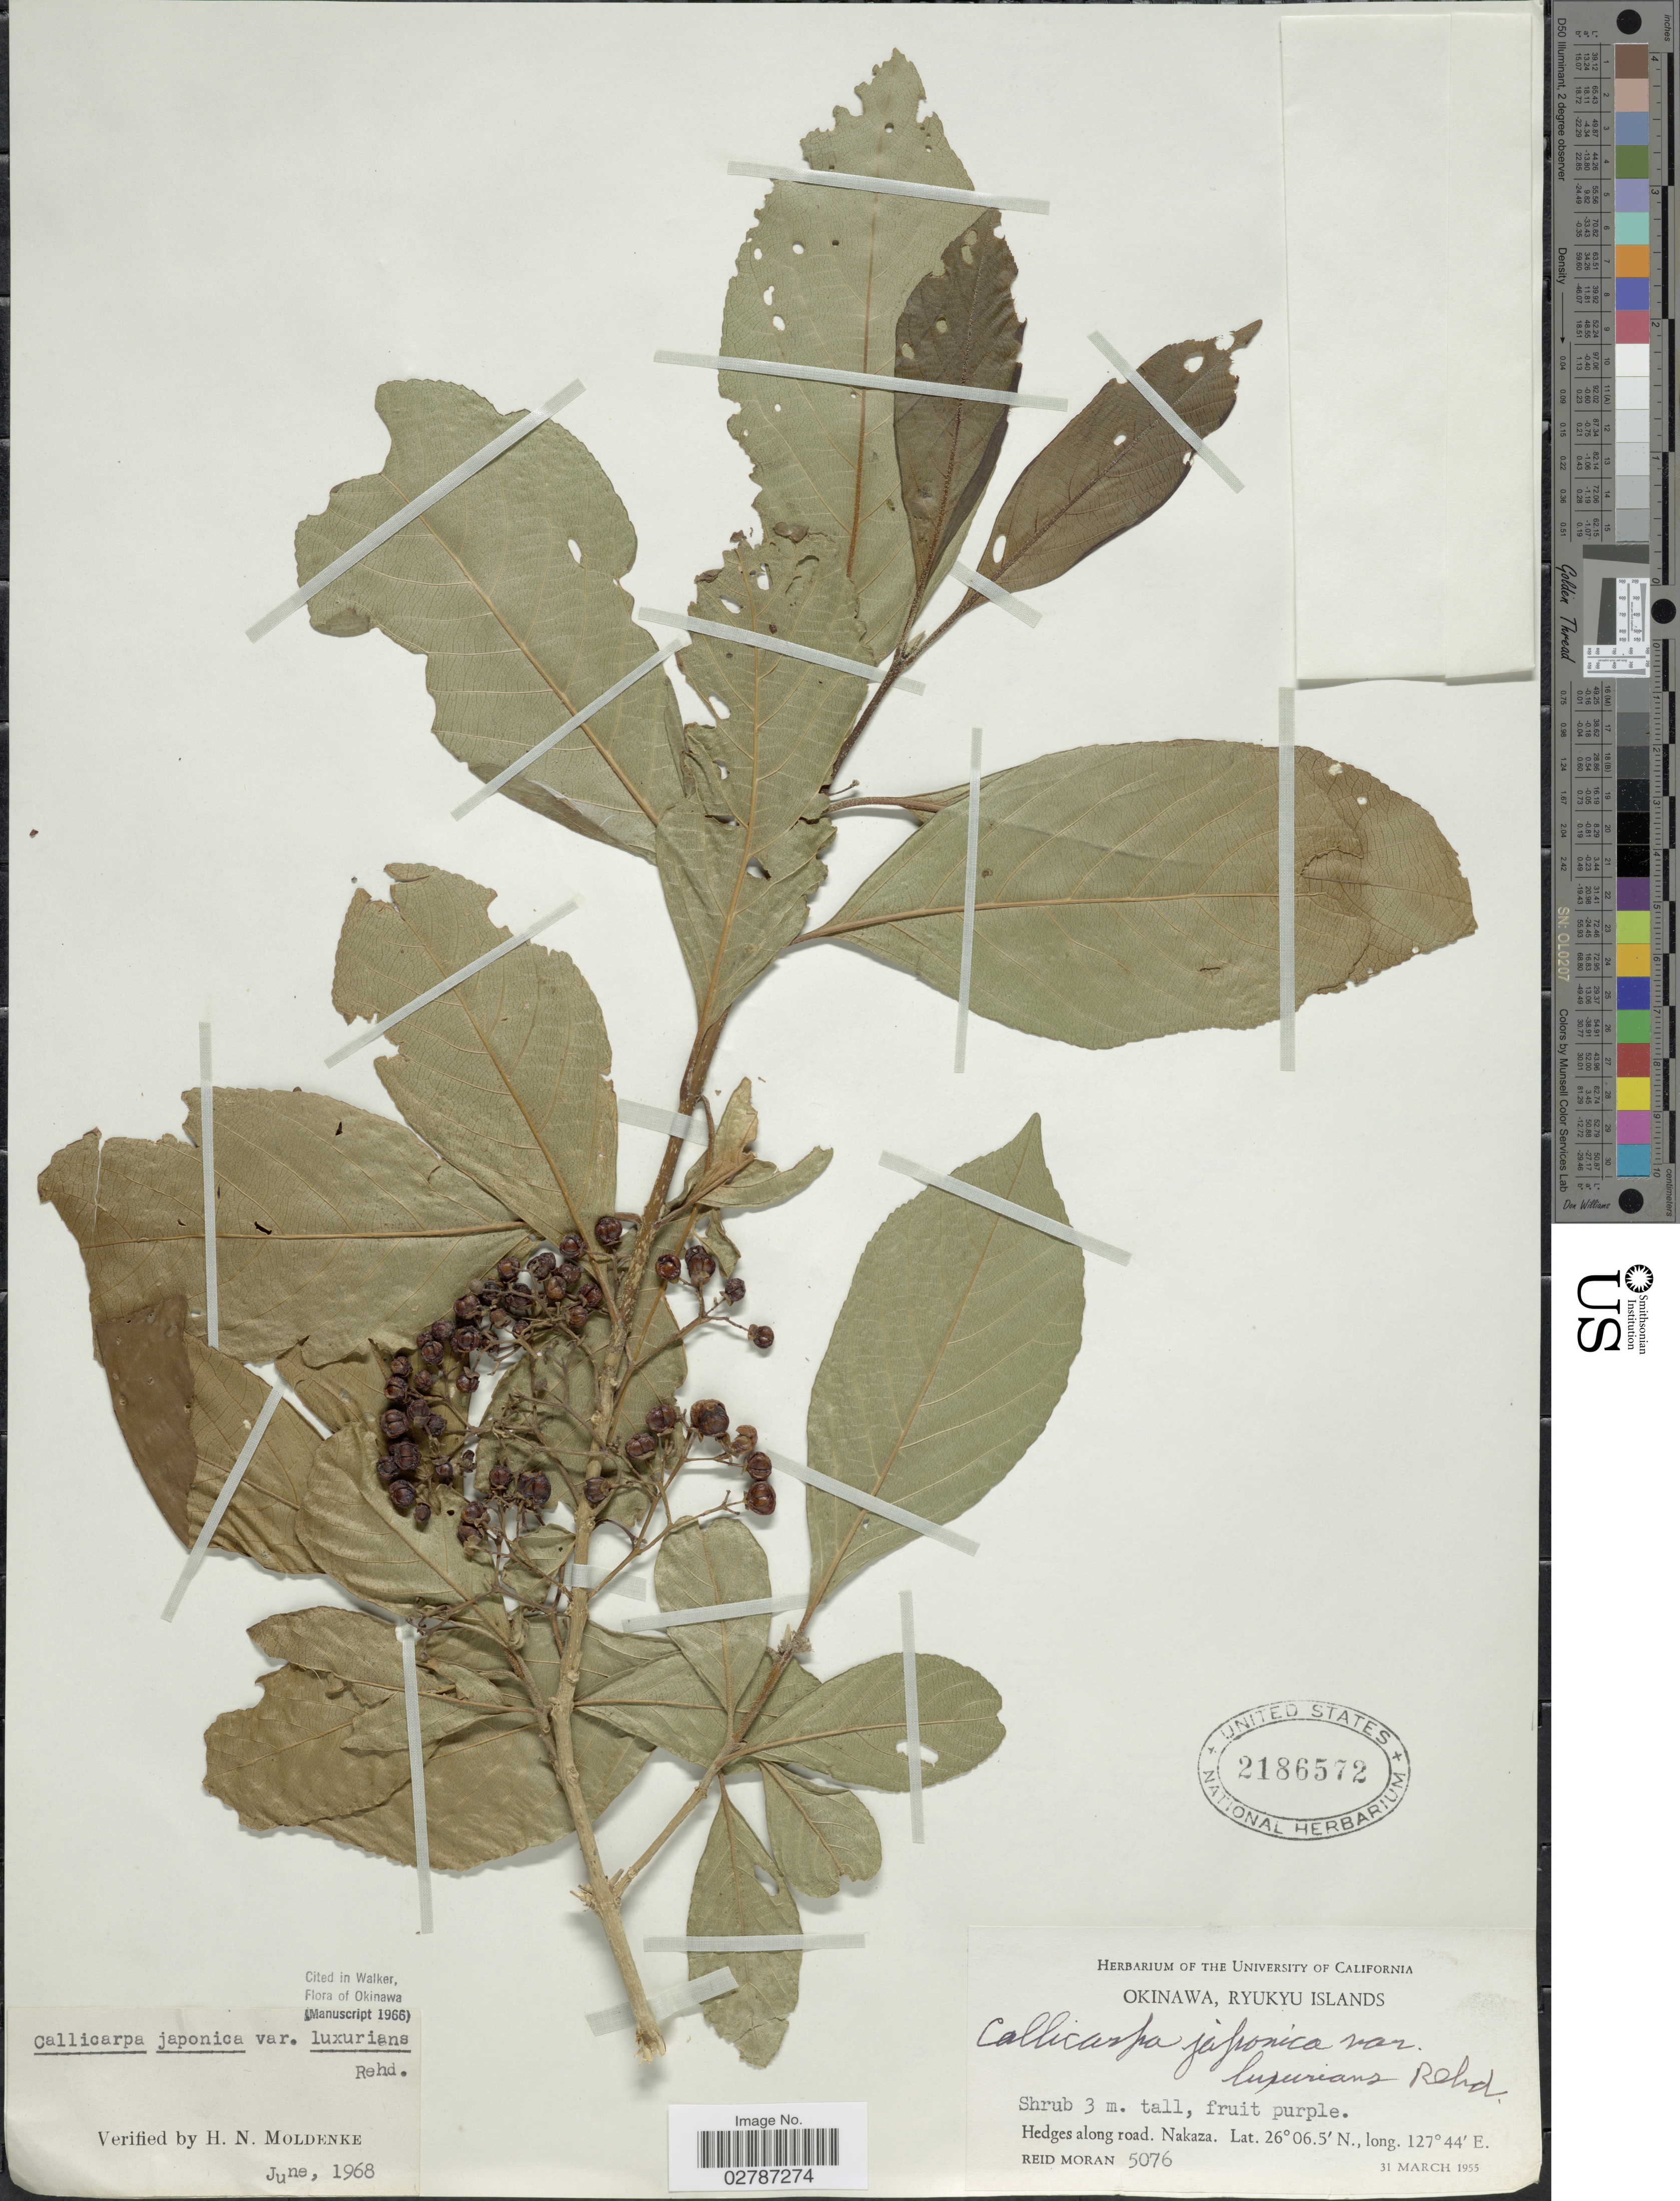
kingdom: Plantae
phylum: Tracheophyta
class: Magnoliopsida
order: Lamiales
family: Lamiaceae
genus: Callicarpa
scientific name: Callicarpa japonica var. luxurians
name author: Rehder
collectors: R. V. Moran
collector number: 5076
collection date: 1955-03-31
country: Japan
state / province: Okinawa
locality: Okinawa, Ryukyu Islands. Hedges along road. Nakaza.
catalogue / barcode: US 2186572